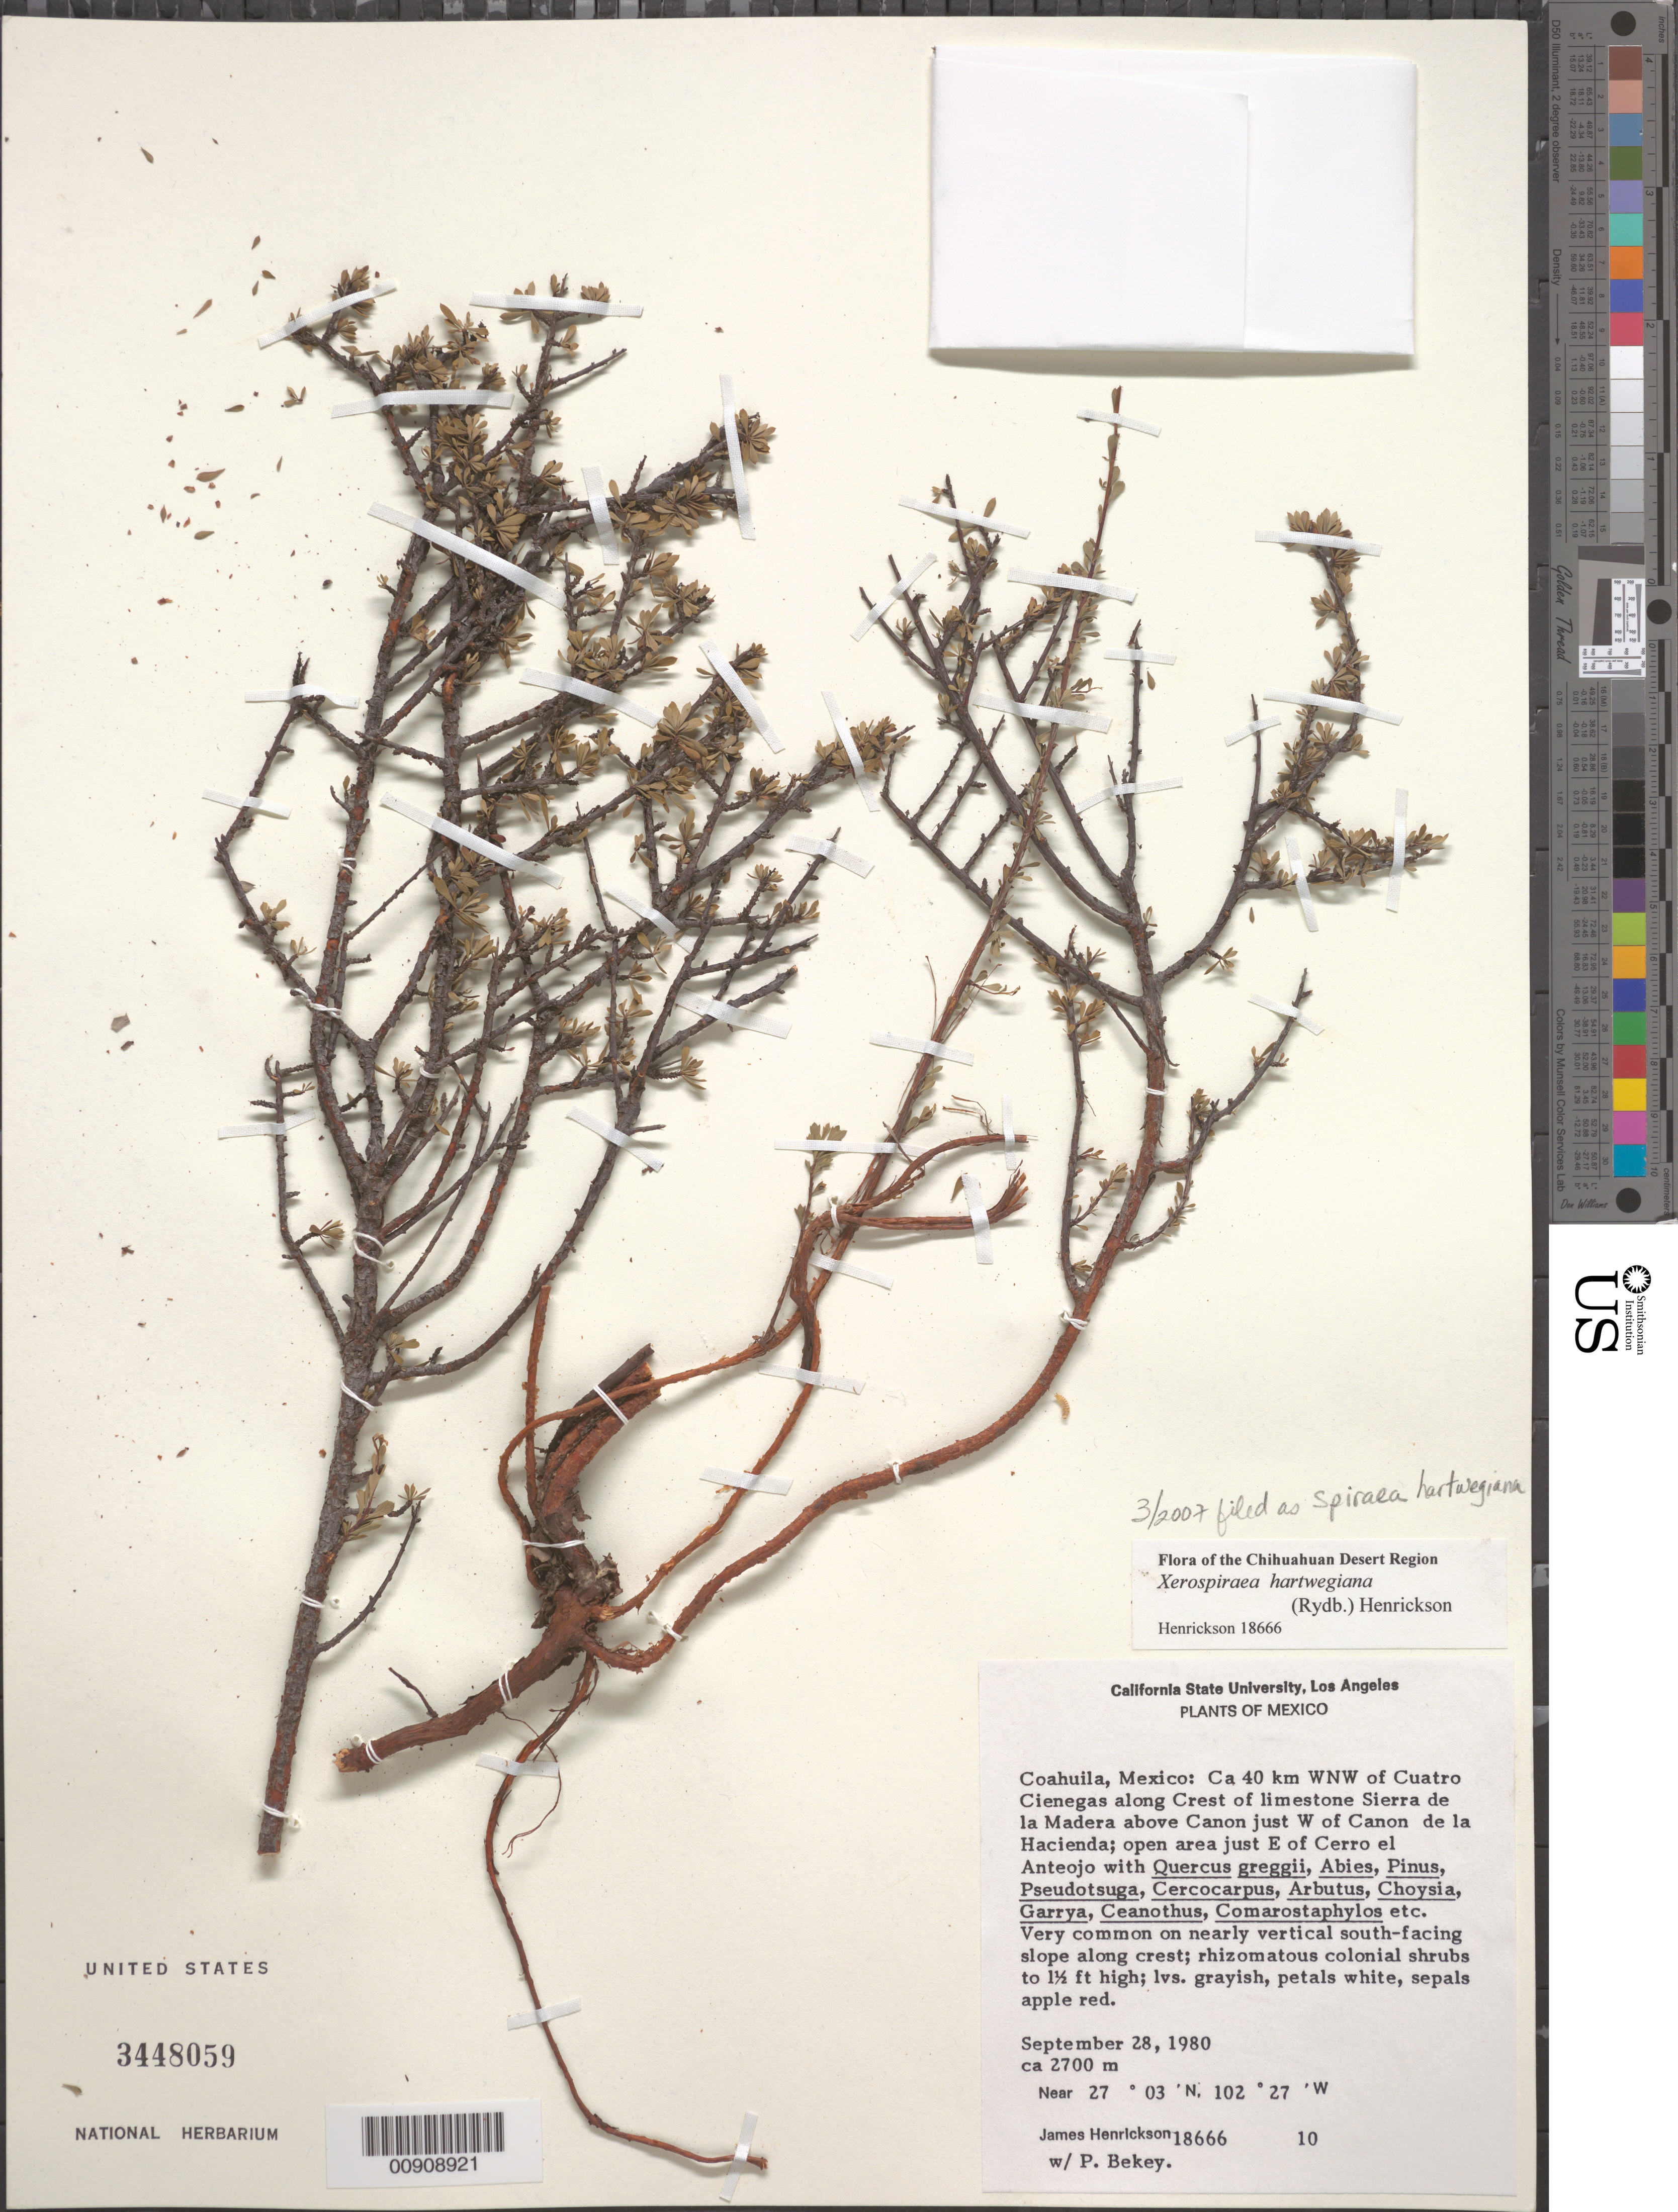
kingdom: Plantae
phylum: Tracheophyta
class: Magnoliopsida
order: Rosales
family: Rosaceae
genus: Xerospiraea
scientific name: Xerospiraea hartwegiana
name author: (Rydb.) Henr.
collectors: J. Henrickson & Bekey, P.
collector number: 18666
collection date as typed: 28 Sep 1980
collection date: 1980-09-28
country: Mexico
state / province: Coahuila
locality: Coahuila: Ca. 40 km. WNW of Cuatro Cienegas, along crest of limestone Sierra de la Madera above Cañon just W of Cañon de la Hacienda; open area just E of Cerro el Anteojo.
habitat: With Quercus greggii, Abies, Pinus, Pseudotsuga, Cercocarpus, Arbutus, Choysia, Garrya, Ceanothus, Comarostaphylos, etc. Very common on nearly vertical south-facing slope along crest.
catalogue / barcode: US 3448059